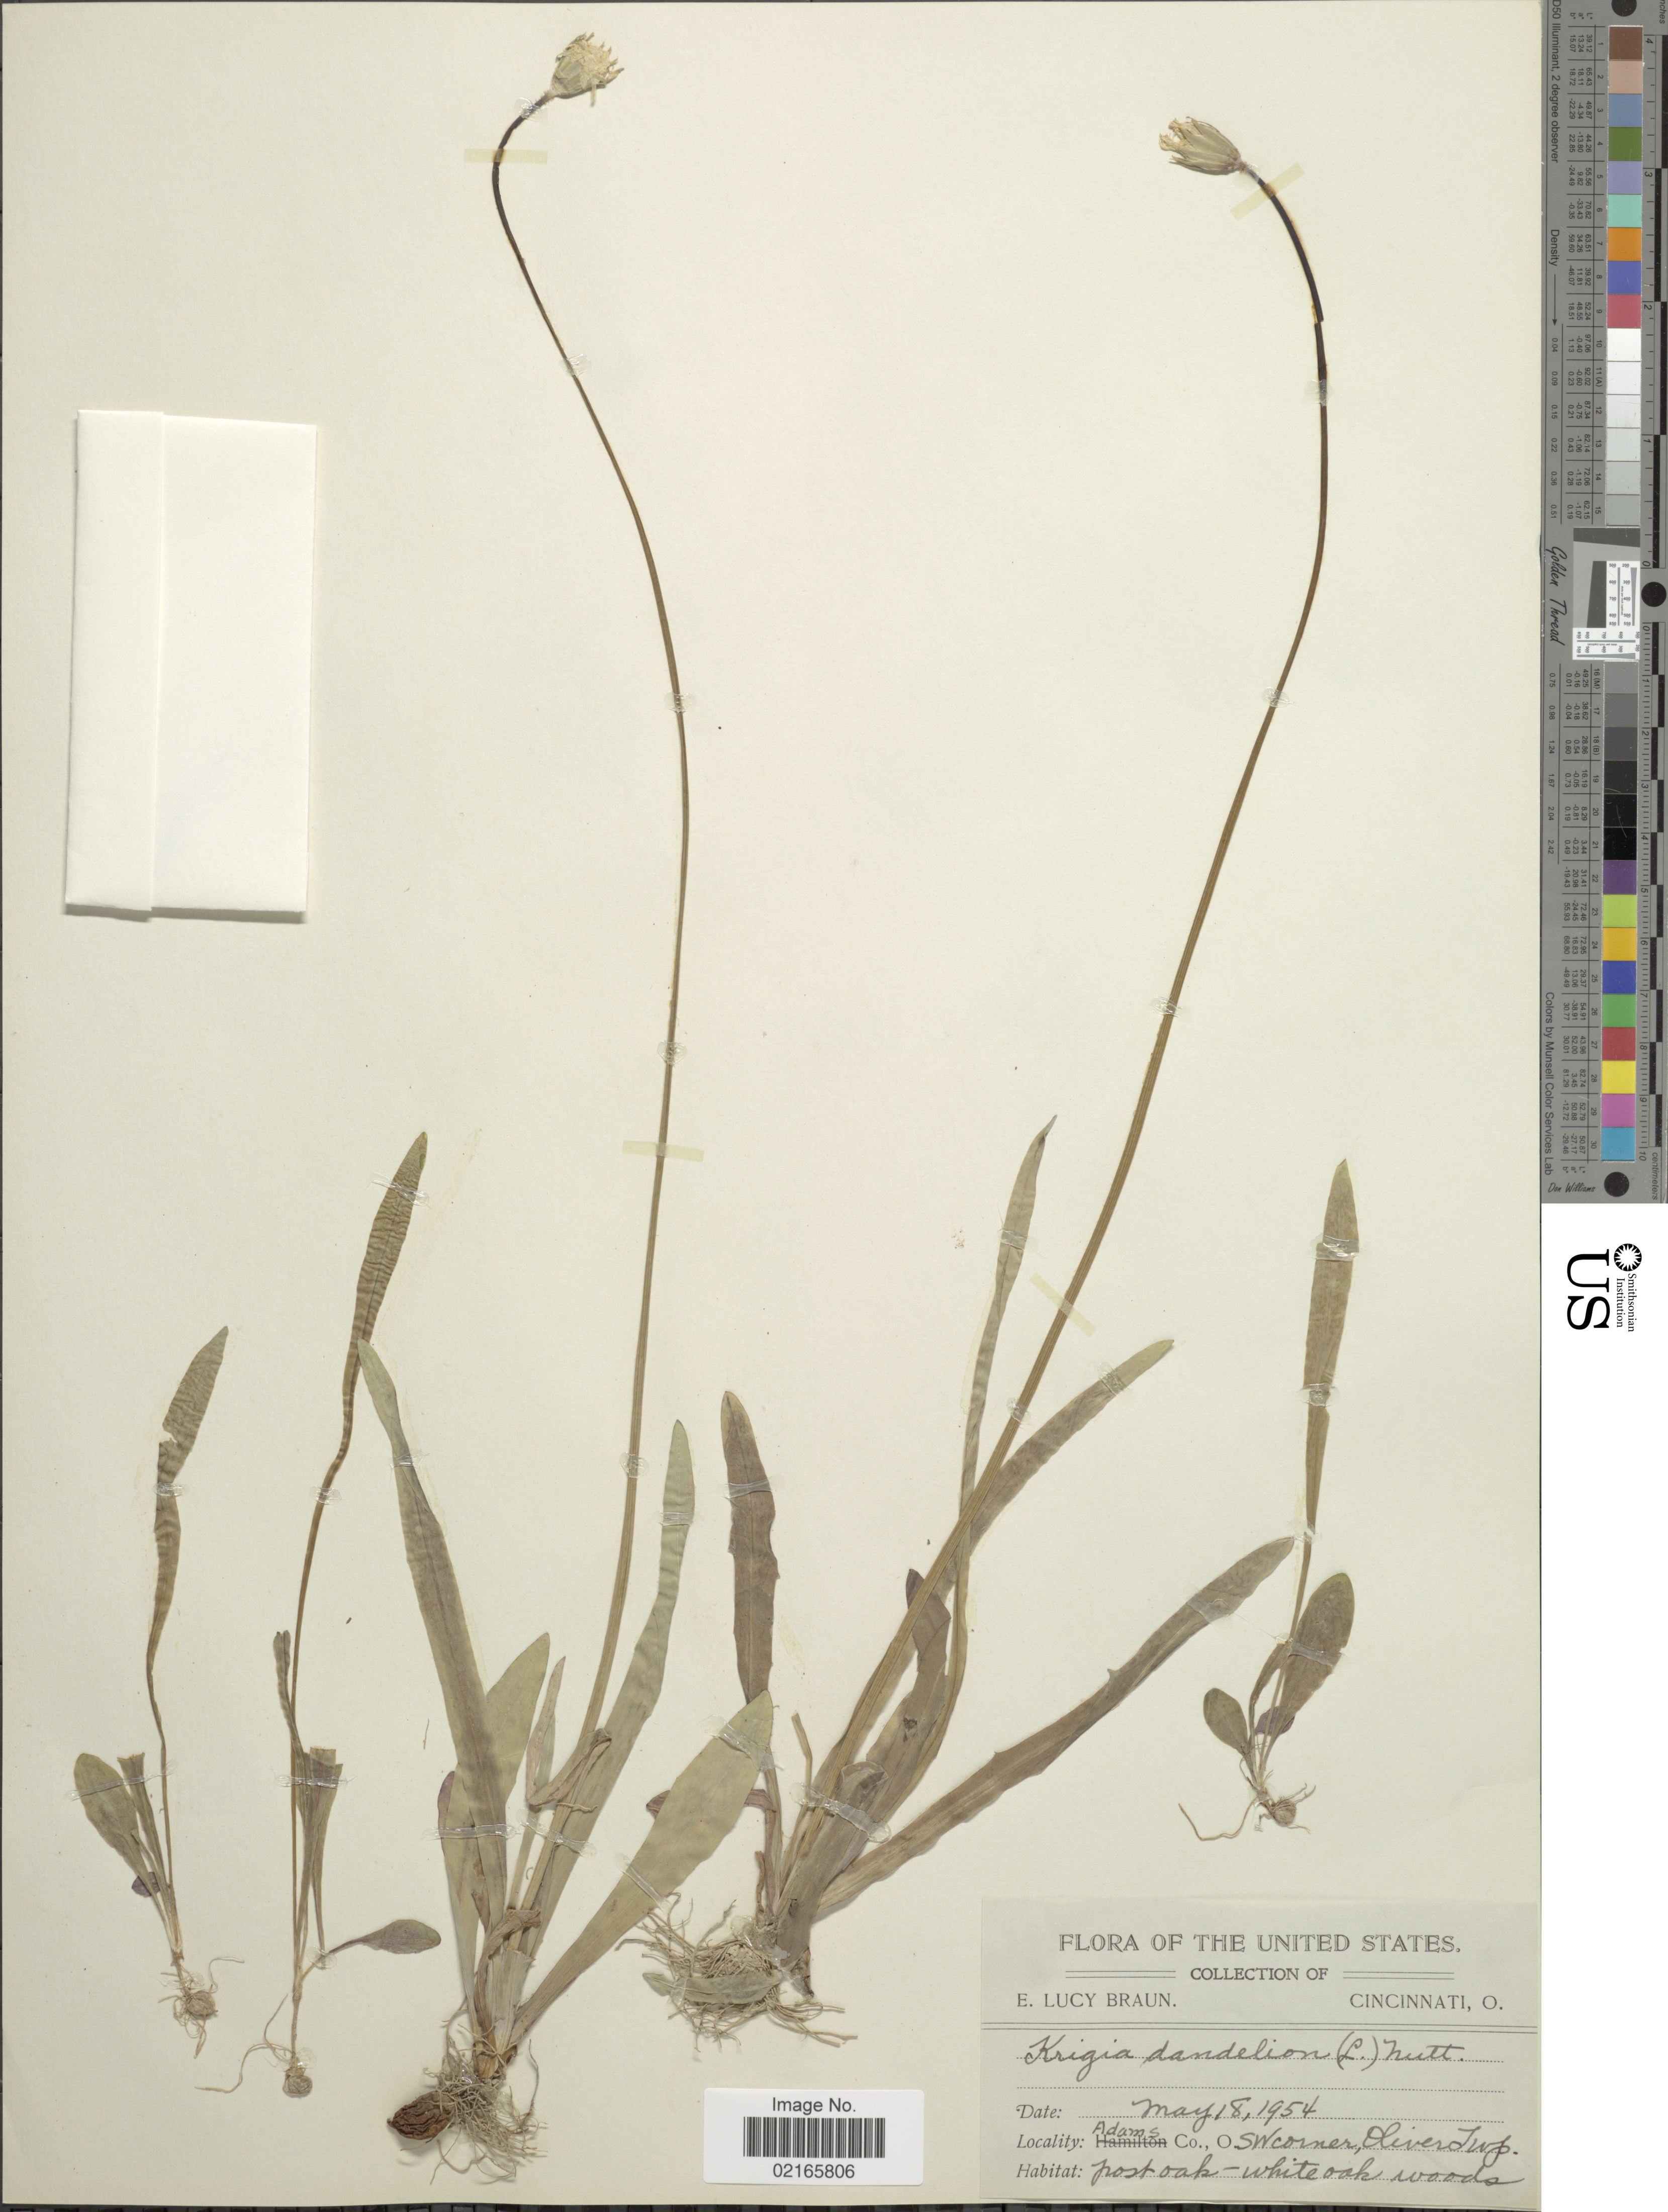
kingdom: Plantae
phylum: Tracheophyta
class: Magnoliopsida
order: Asterales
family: Asteraceae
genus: Krigia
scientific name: Krigia dandelion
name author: (L.) Nutt.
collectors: E. L. Braun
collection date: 1954-05-18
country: United States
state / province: Ohio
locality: Adams Co., SW corner, Oliver Twp., post oak-white oak woods, Cincinnati, O.